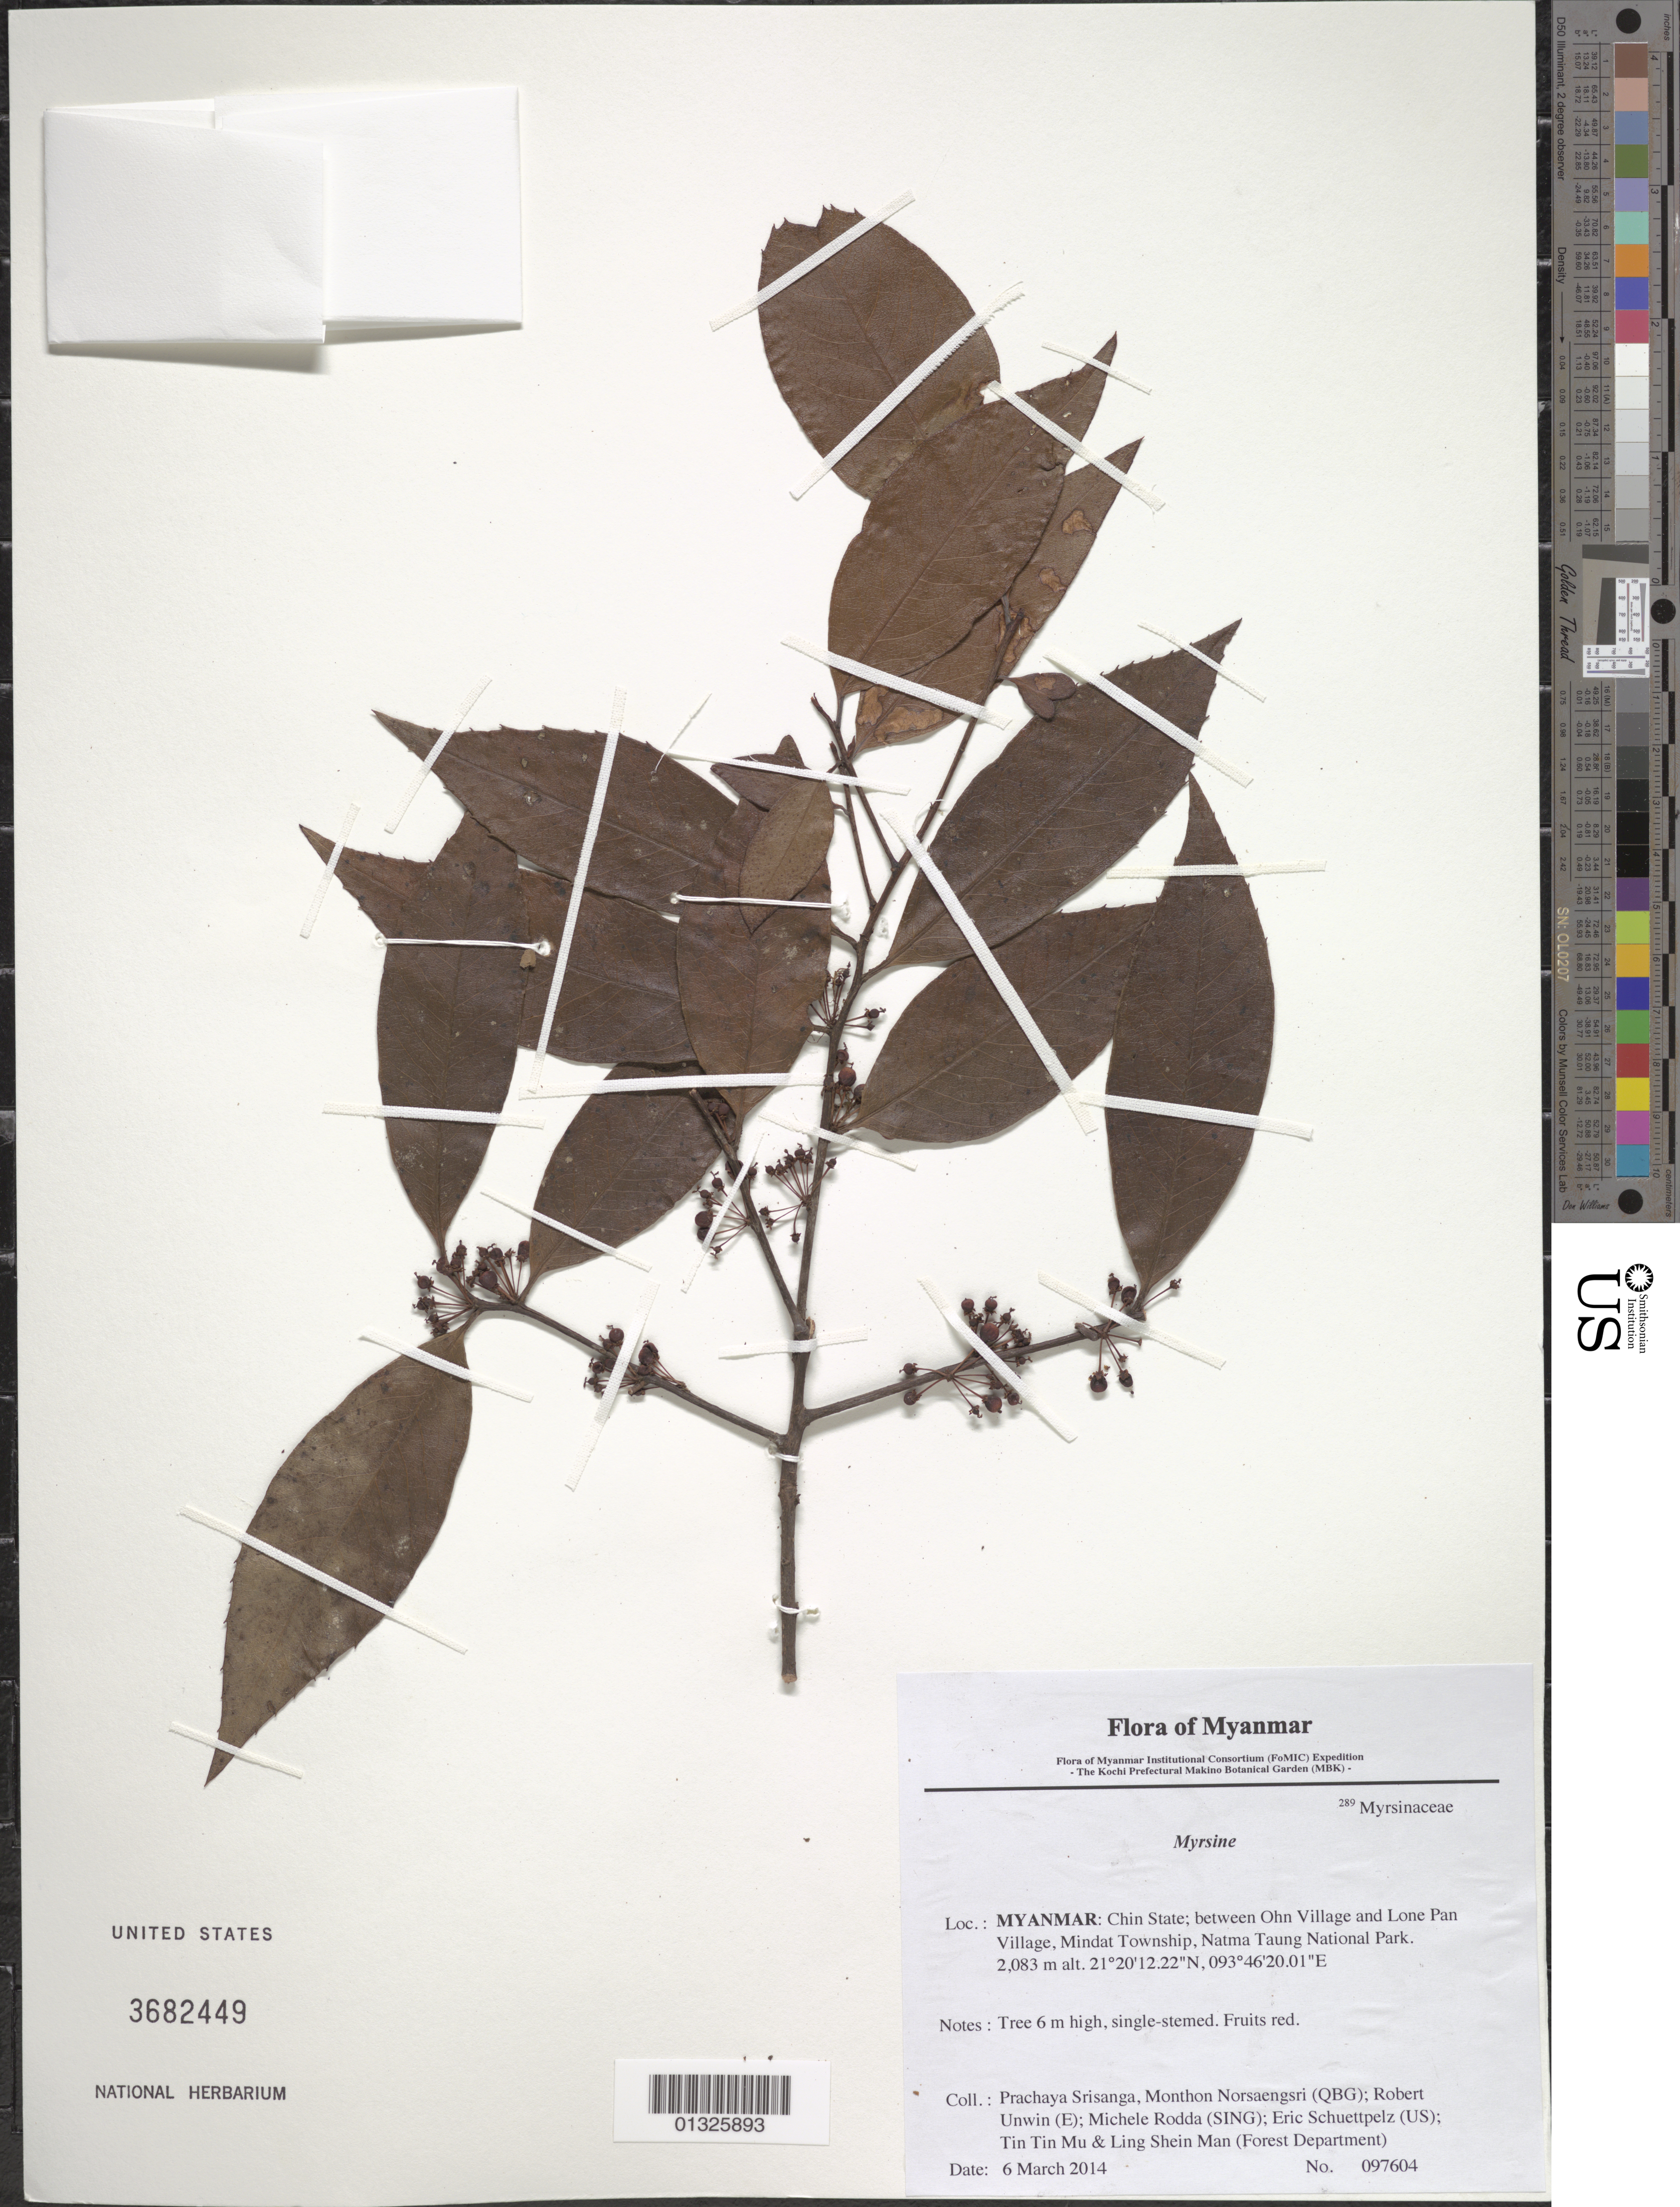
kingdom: Plantae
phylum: Tracheophyta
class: Magnoliopsida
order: Ericales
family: Primulaceae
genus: Myrsine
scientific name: Myrsine sp.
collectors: P. Srisanga, M. Norsaengsri, R. Unwin, M. Rodda, E. Schuettpelz, Tin Tin Mu & Ling Shein Man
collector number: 97604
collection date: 2014-03-06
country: Myanmar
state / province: Chin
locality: Between Ohn Village and Lone Pan Village, Mindat Township, Natma Taung National Park.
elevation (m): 2083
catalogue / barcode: US 3682449